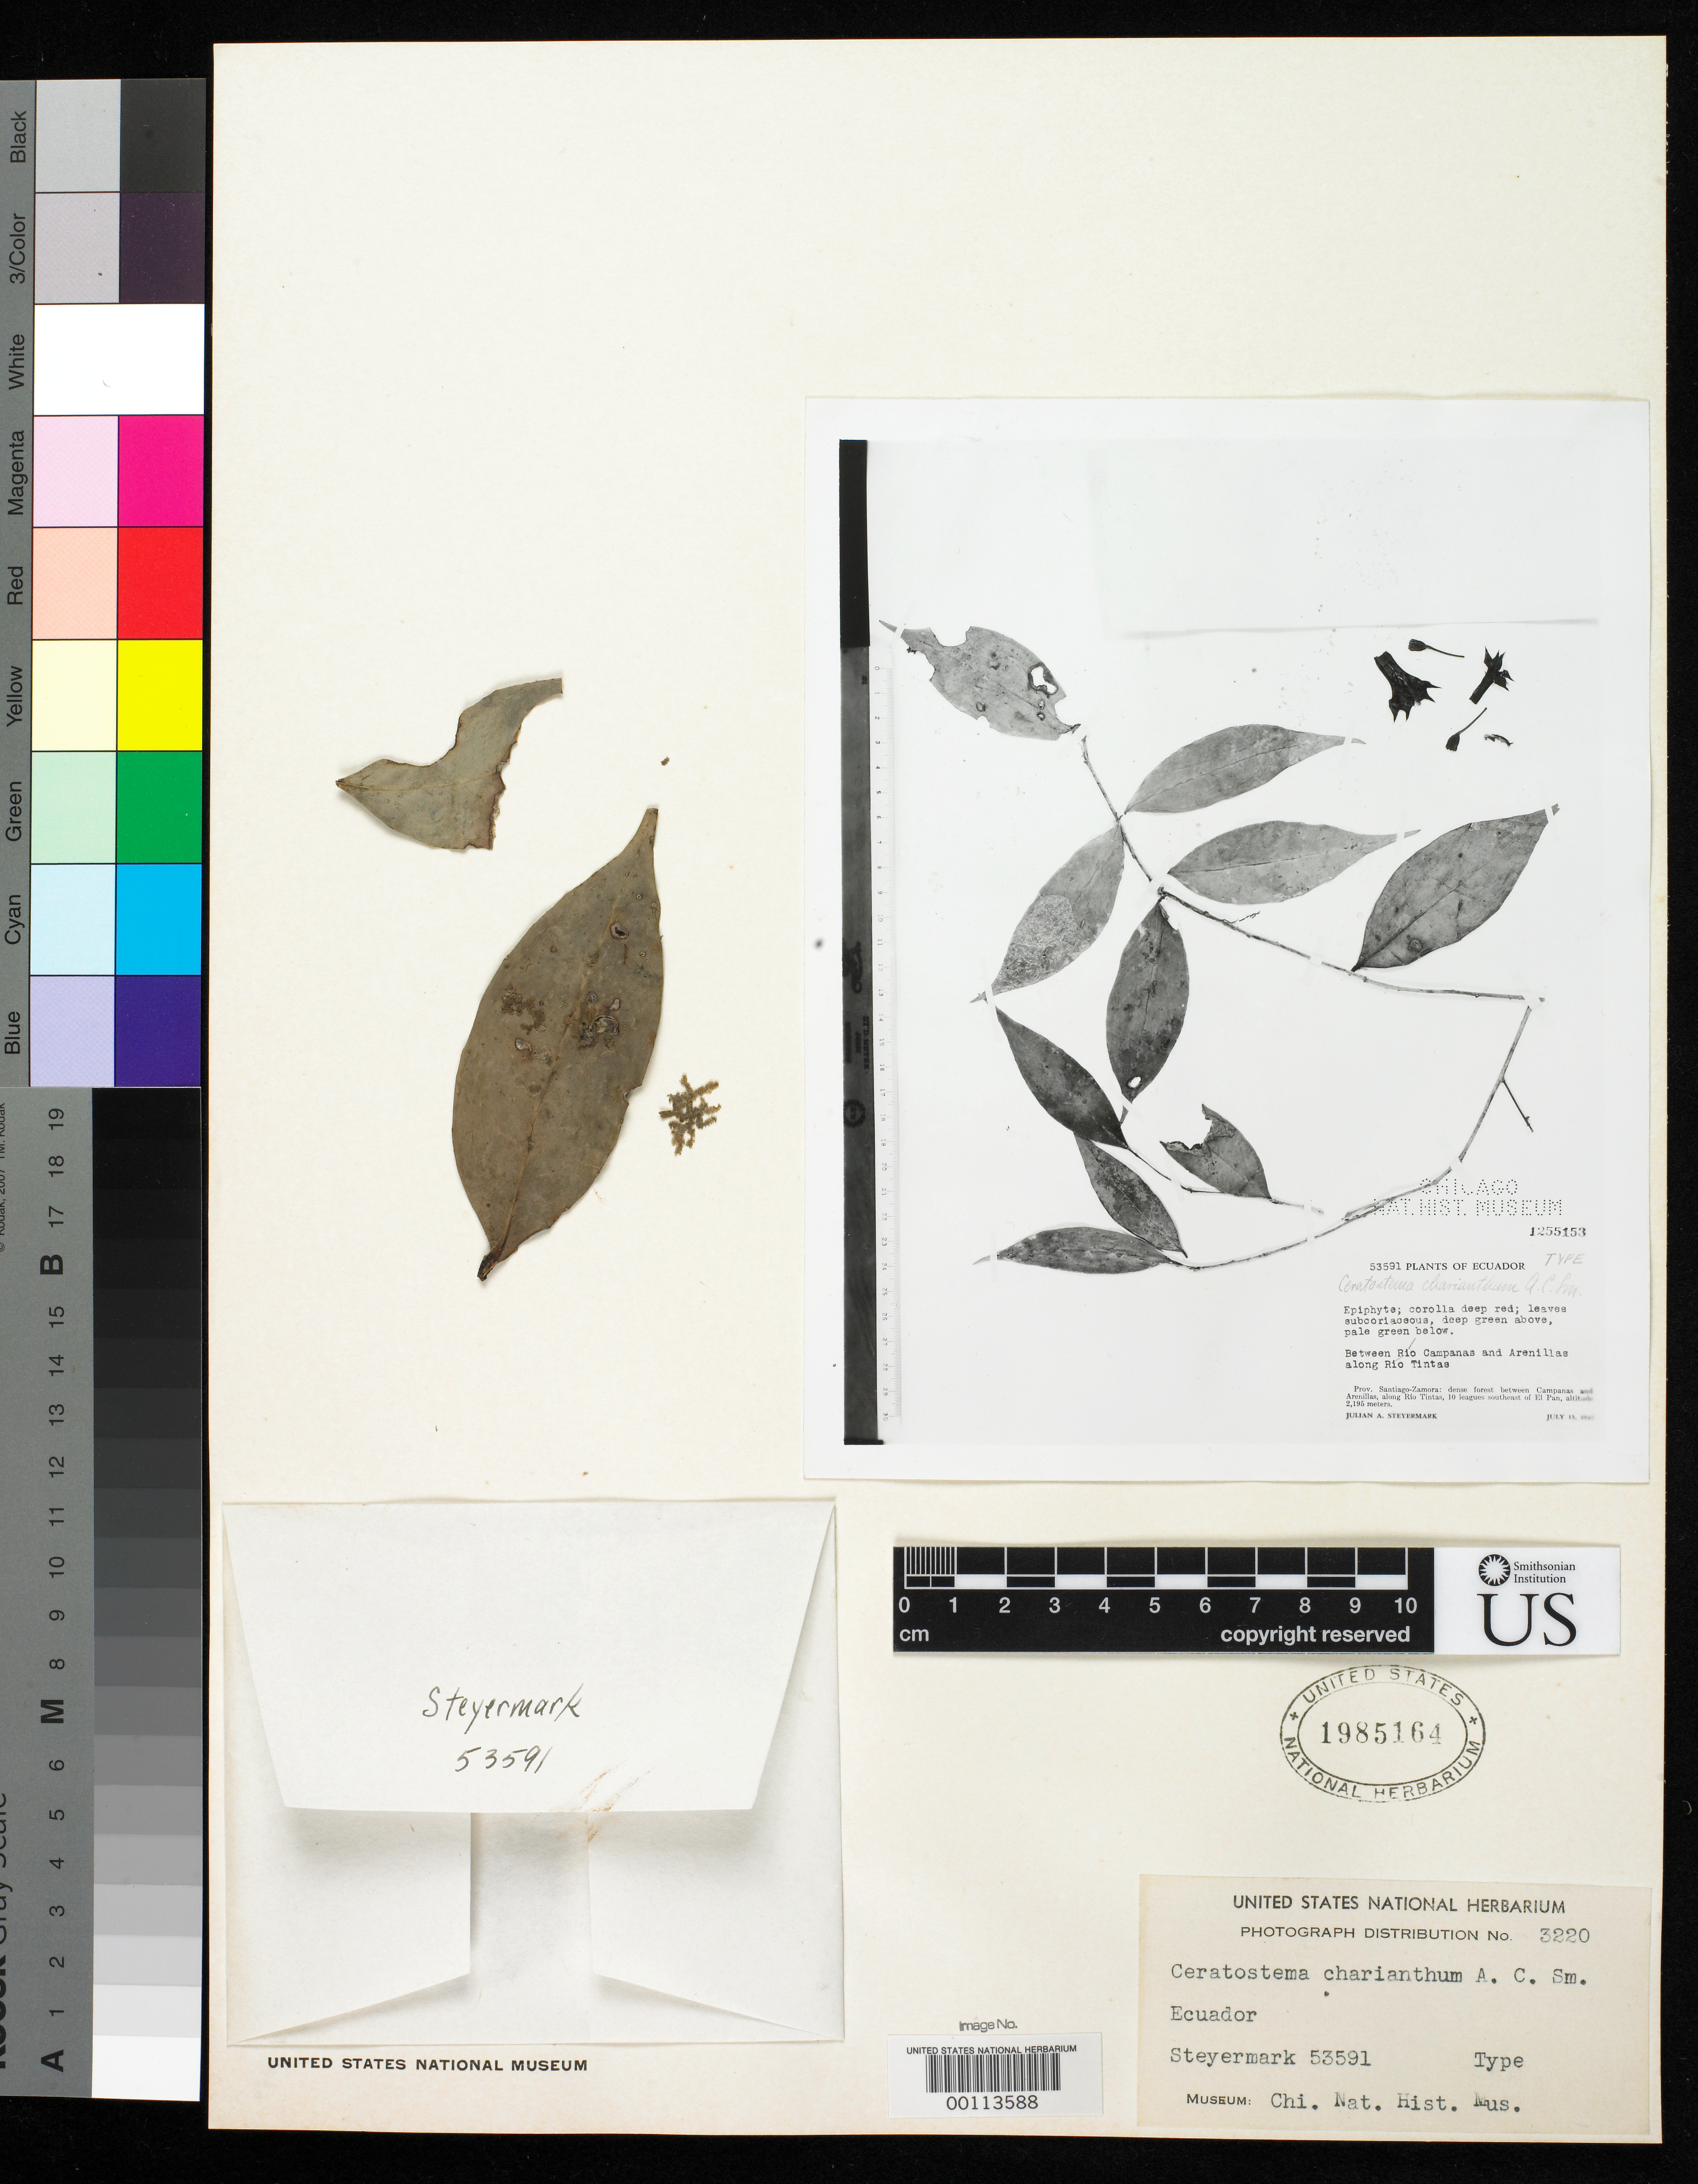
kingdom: Plantae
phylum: Tracheophyta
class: Magnoliopsida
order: Ericales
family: Ericaceae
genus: Ceratostema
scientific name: Ceratostema charianthum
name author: A.C. Sm.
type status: Isotype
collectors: J. Steyermark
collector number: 53591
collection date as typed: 13 Jul 1943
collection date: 1943-07-13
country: Ecuador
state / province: Morona-Santiago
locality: Between Campanas & Arenillas, along Rio Tintas, 10 leagues SE of el Pan.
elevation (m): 2195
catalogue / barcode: US 1985164